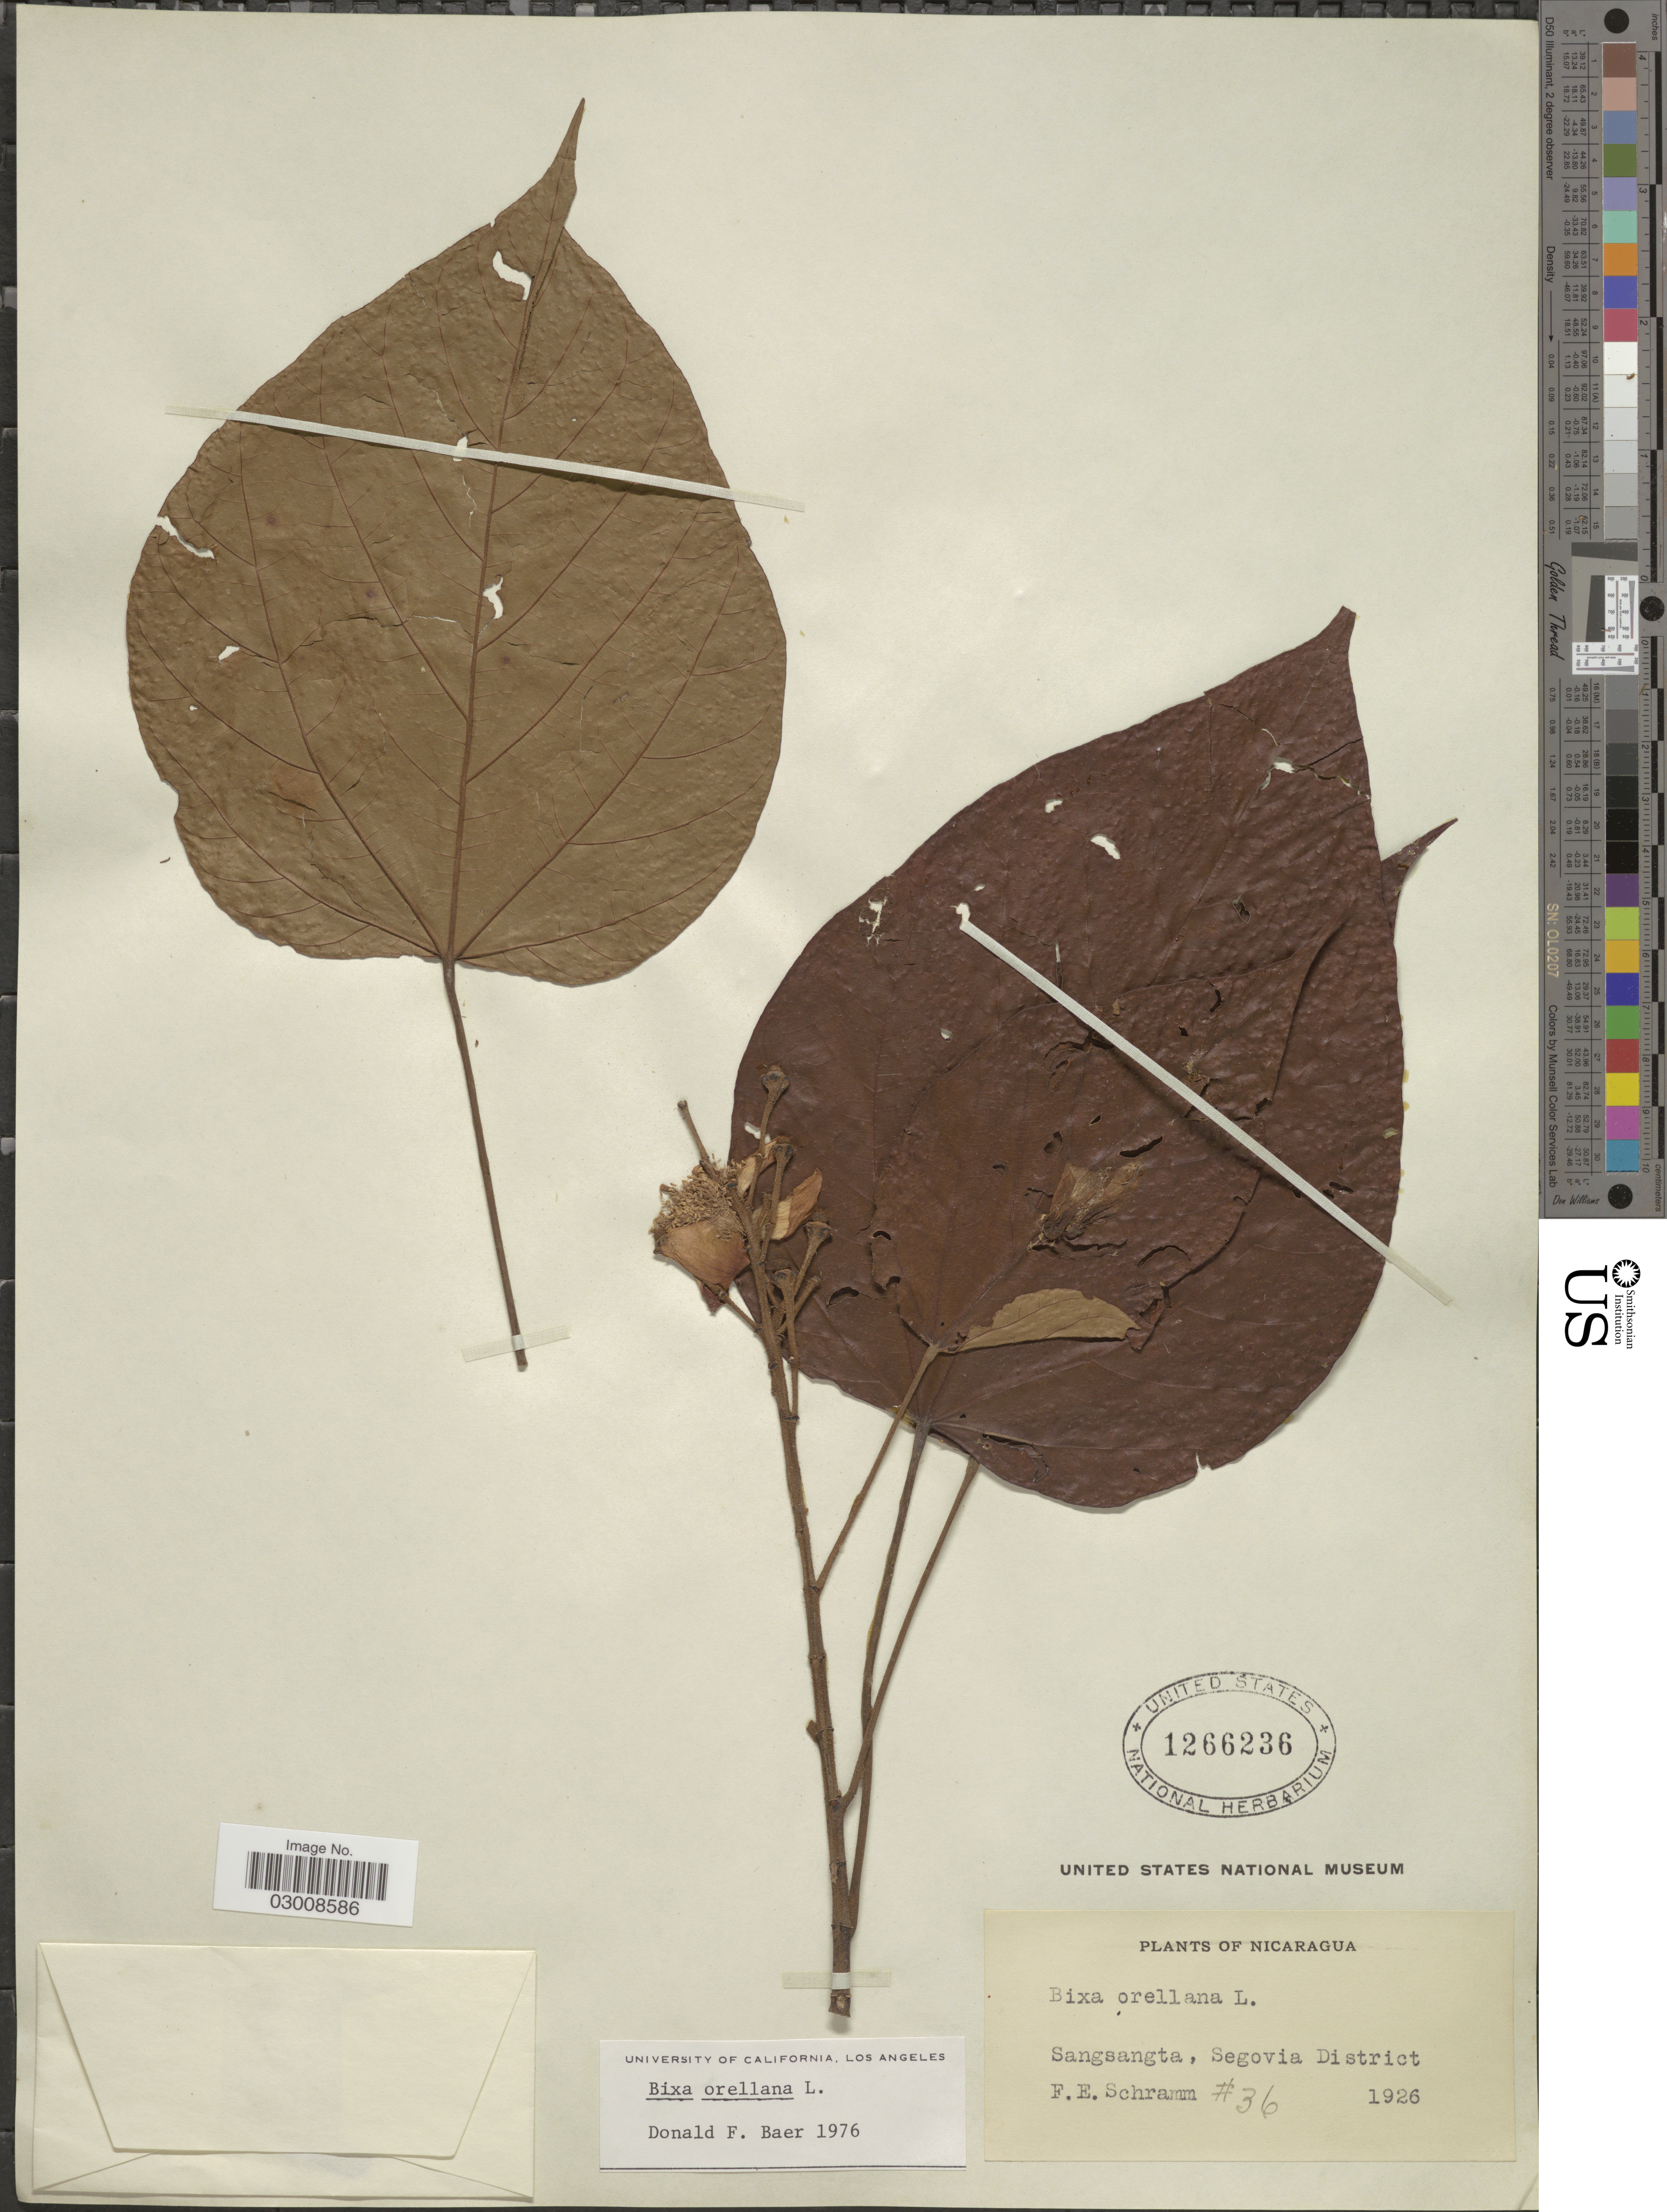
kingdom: Plantae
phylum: Tracheophyta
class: Magnoliopsida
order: Malvales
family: Bixaceae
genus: Bixa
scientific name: Bixa orellana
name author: L.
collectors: F. E. Schramm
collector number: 36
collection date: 1926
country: Nicaragua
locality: Sangsangta, Segovia District.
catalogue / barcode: US 1266236